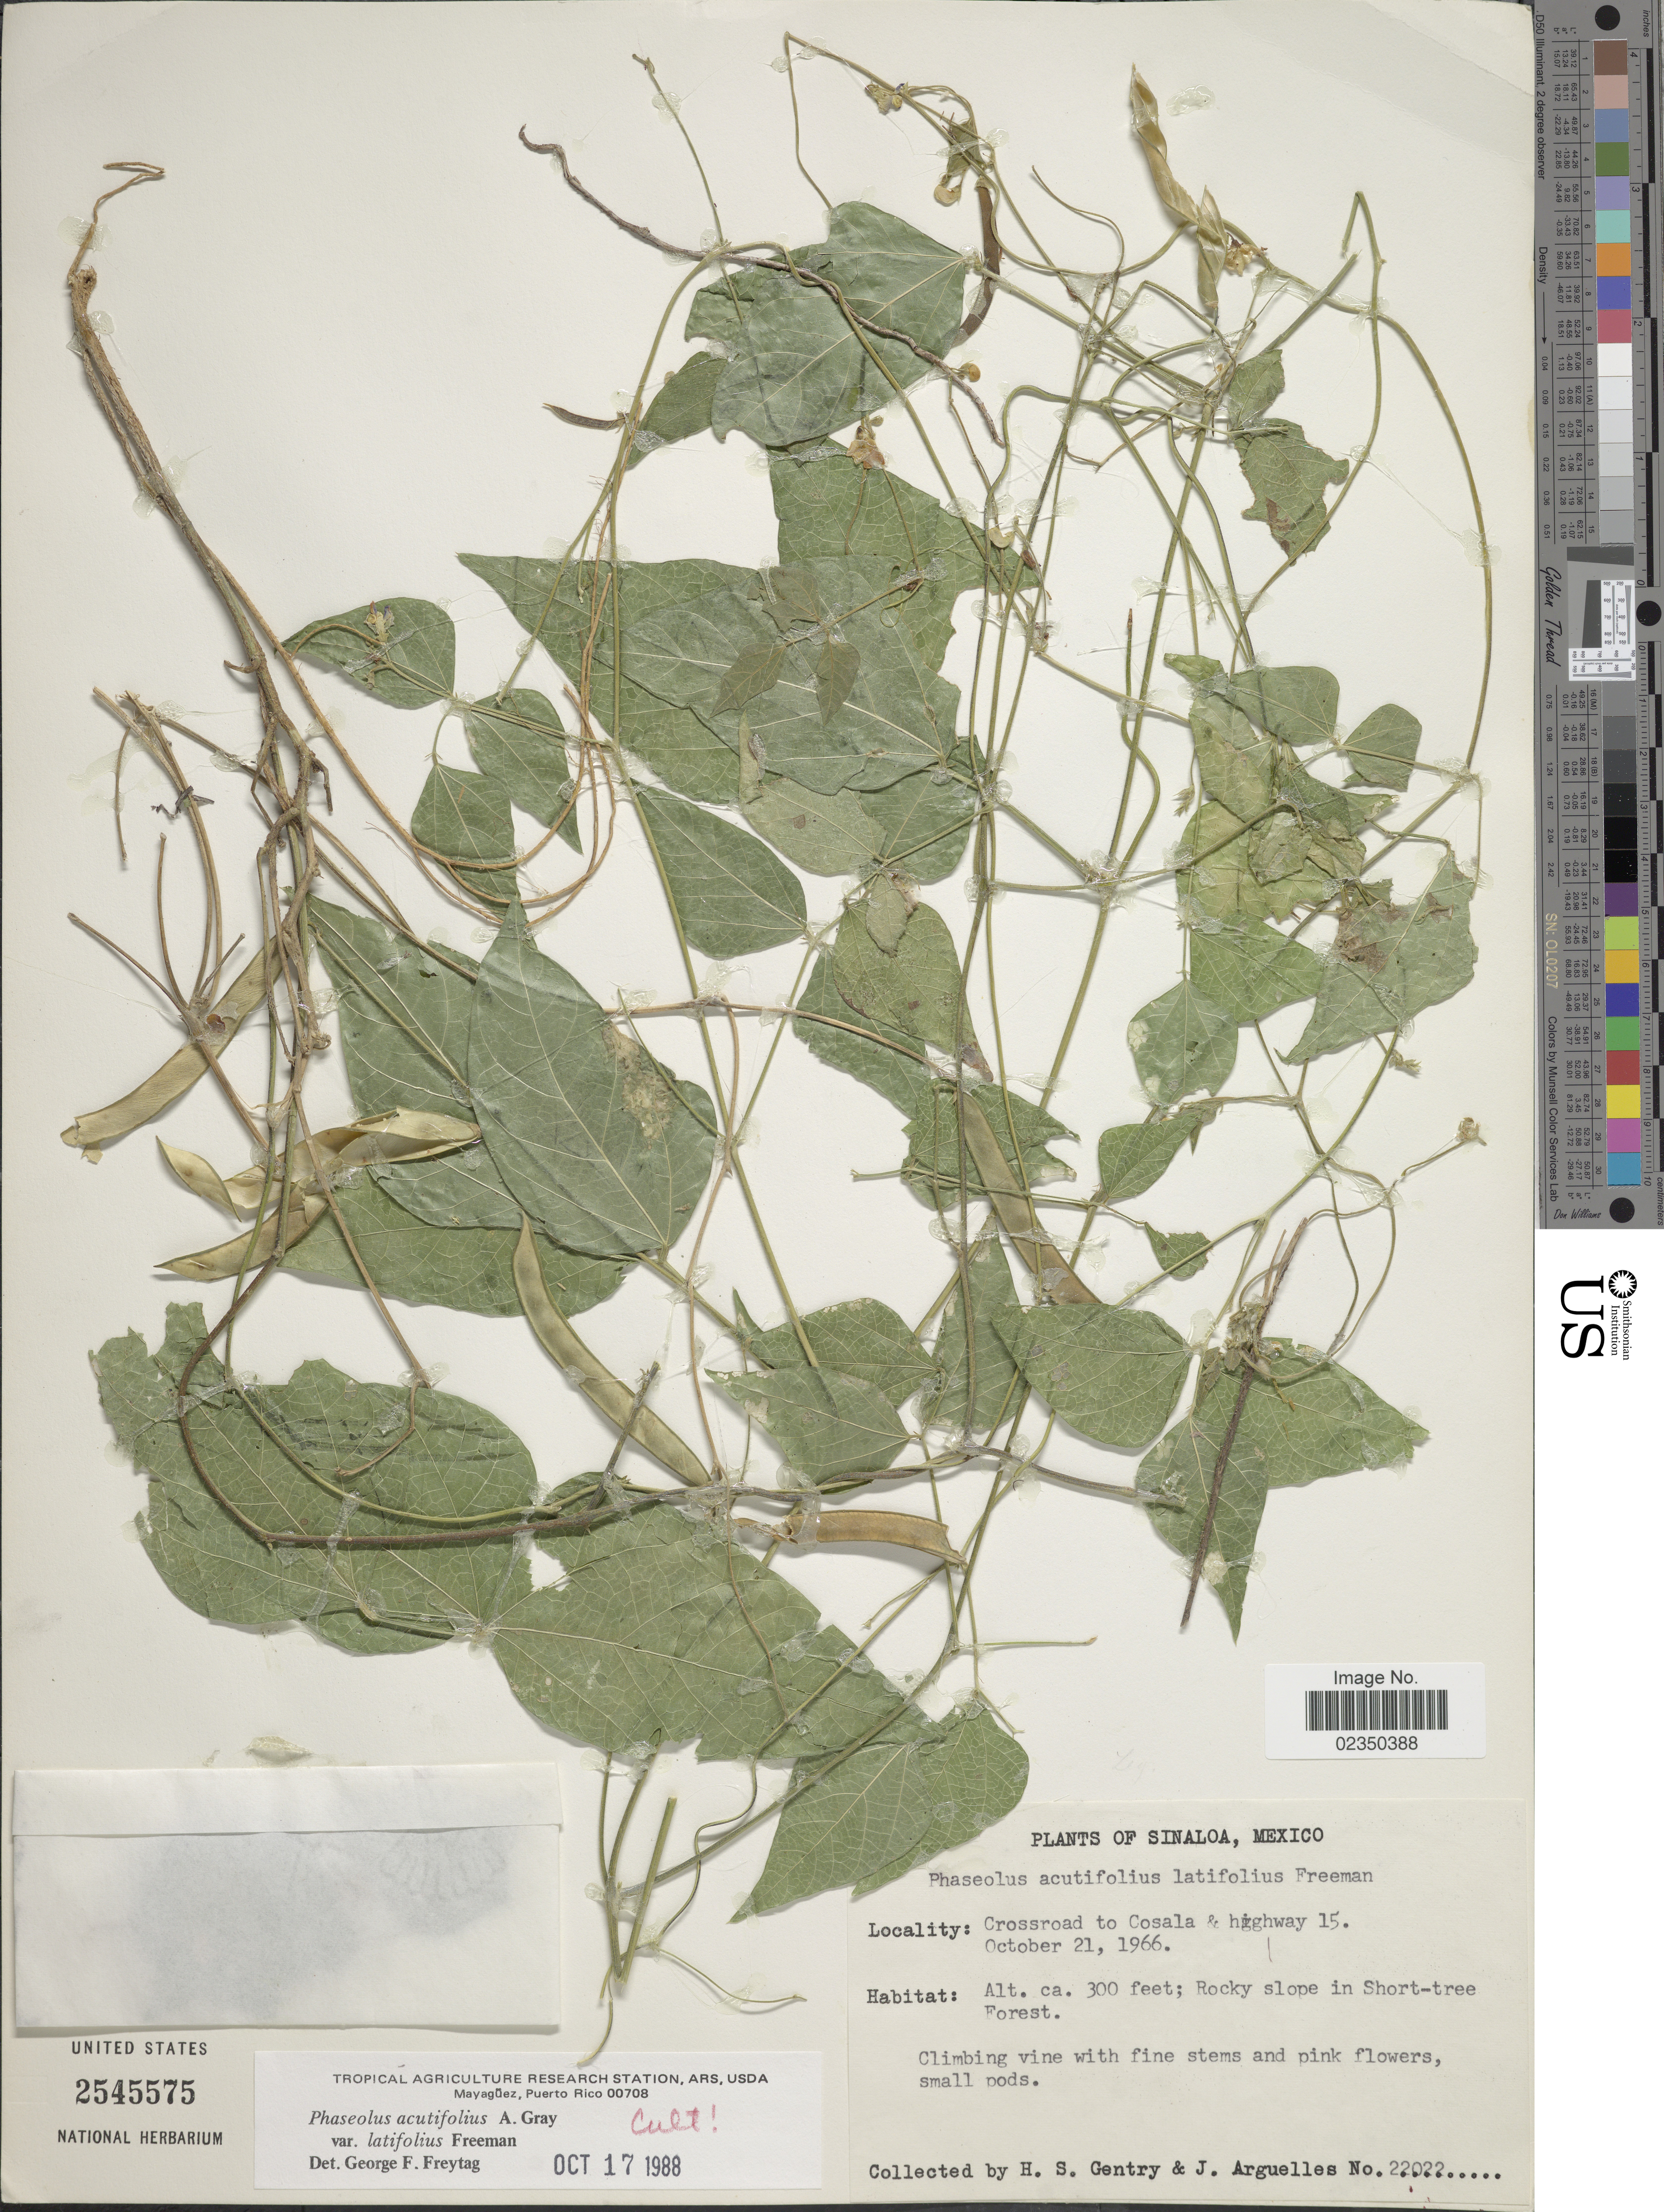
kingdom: Plantae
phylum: Tracheophyta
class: Magnoliopsida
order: Fabales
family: Fabaceae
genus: Phaseolus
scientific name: Phaseolus acutifolius var. latifolius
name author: G. F. Freeman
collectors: H. S. Gentry & J. Arguelles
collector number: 22022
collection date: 1966-10-21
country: Mexico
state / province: Sinaloa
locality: Crossroad to Cosala 7 highway 15, rocky slope in Short-tree Forest.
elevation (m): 91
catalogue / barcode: US 2545575